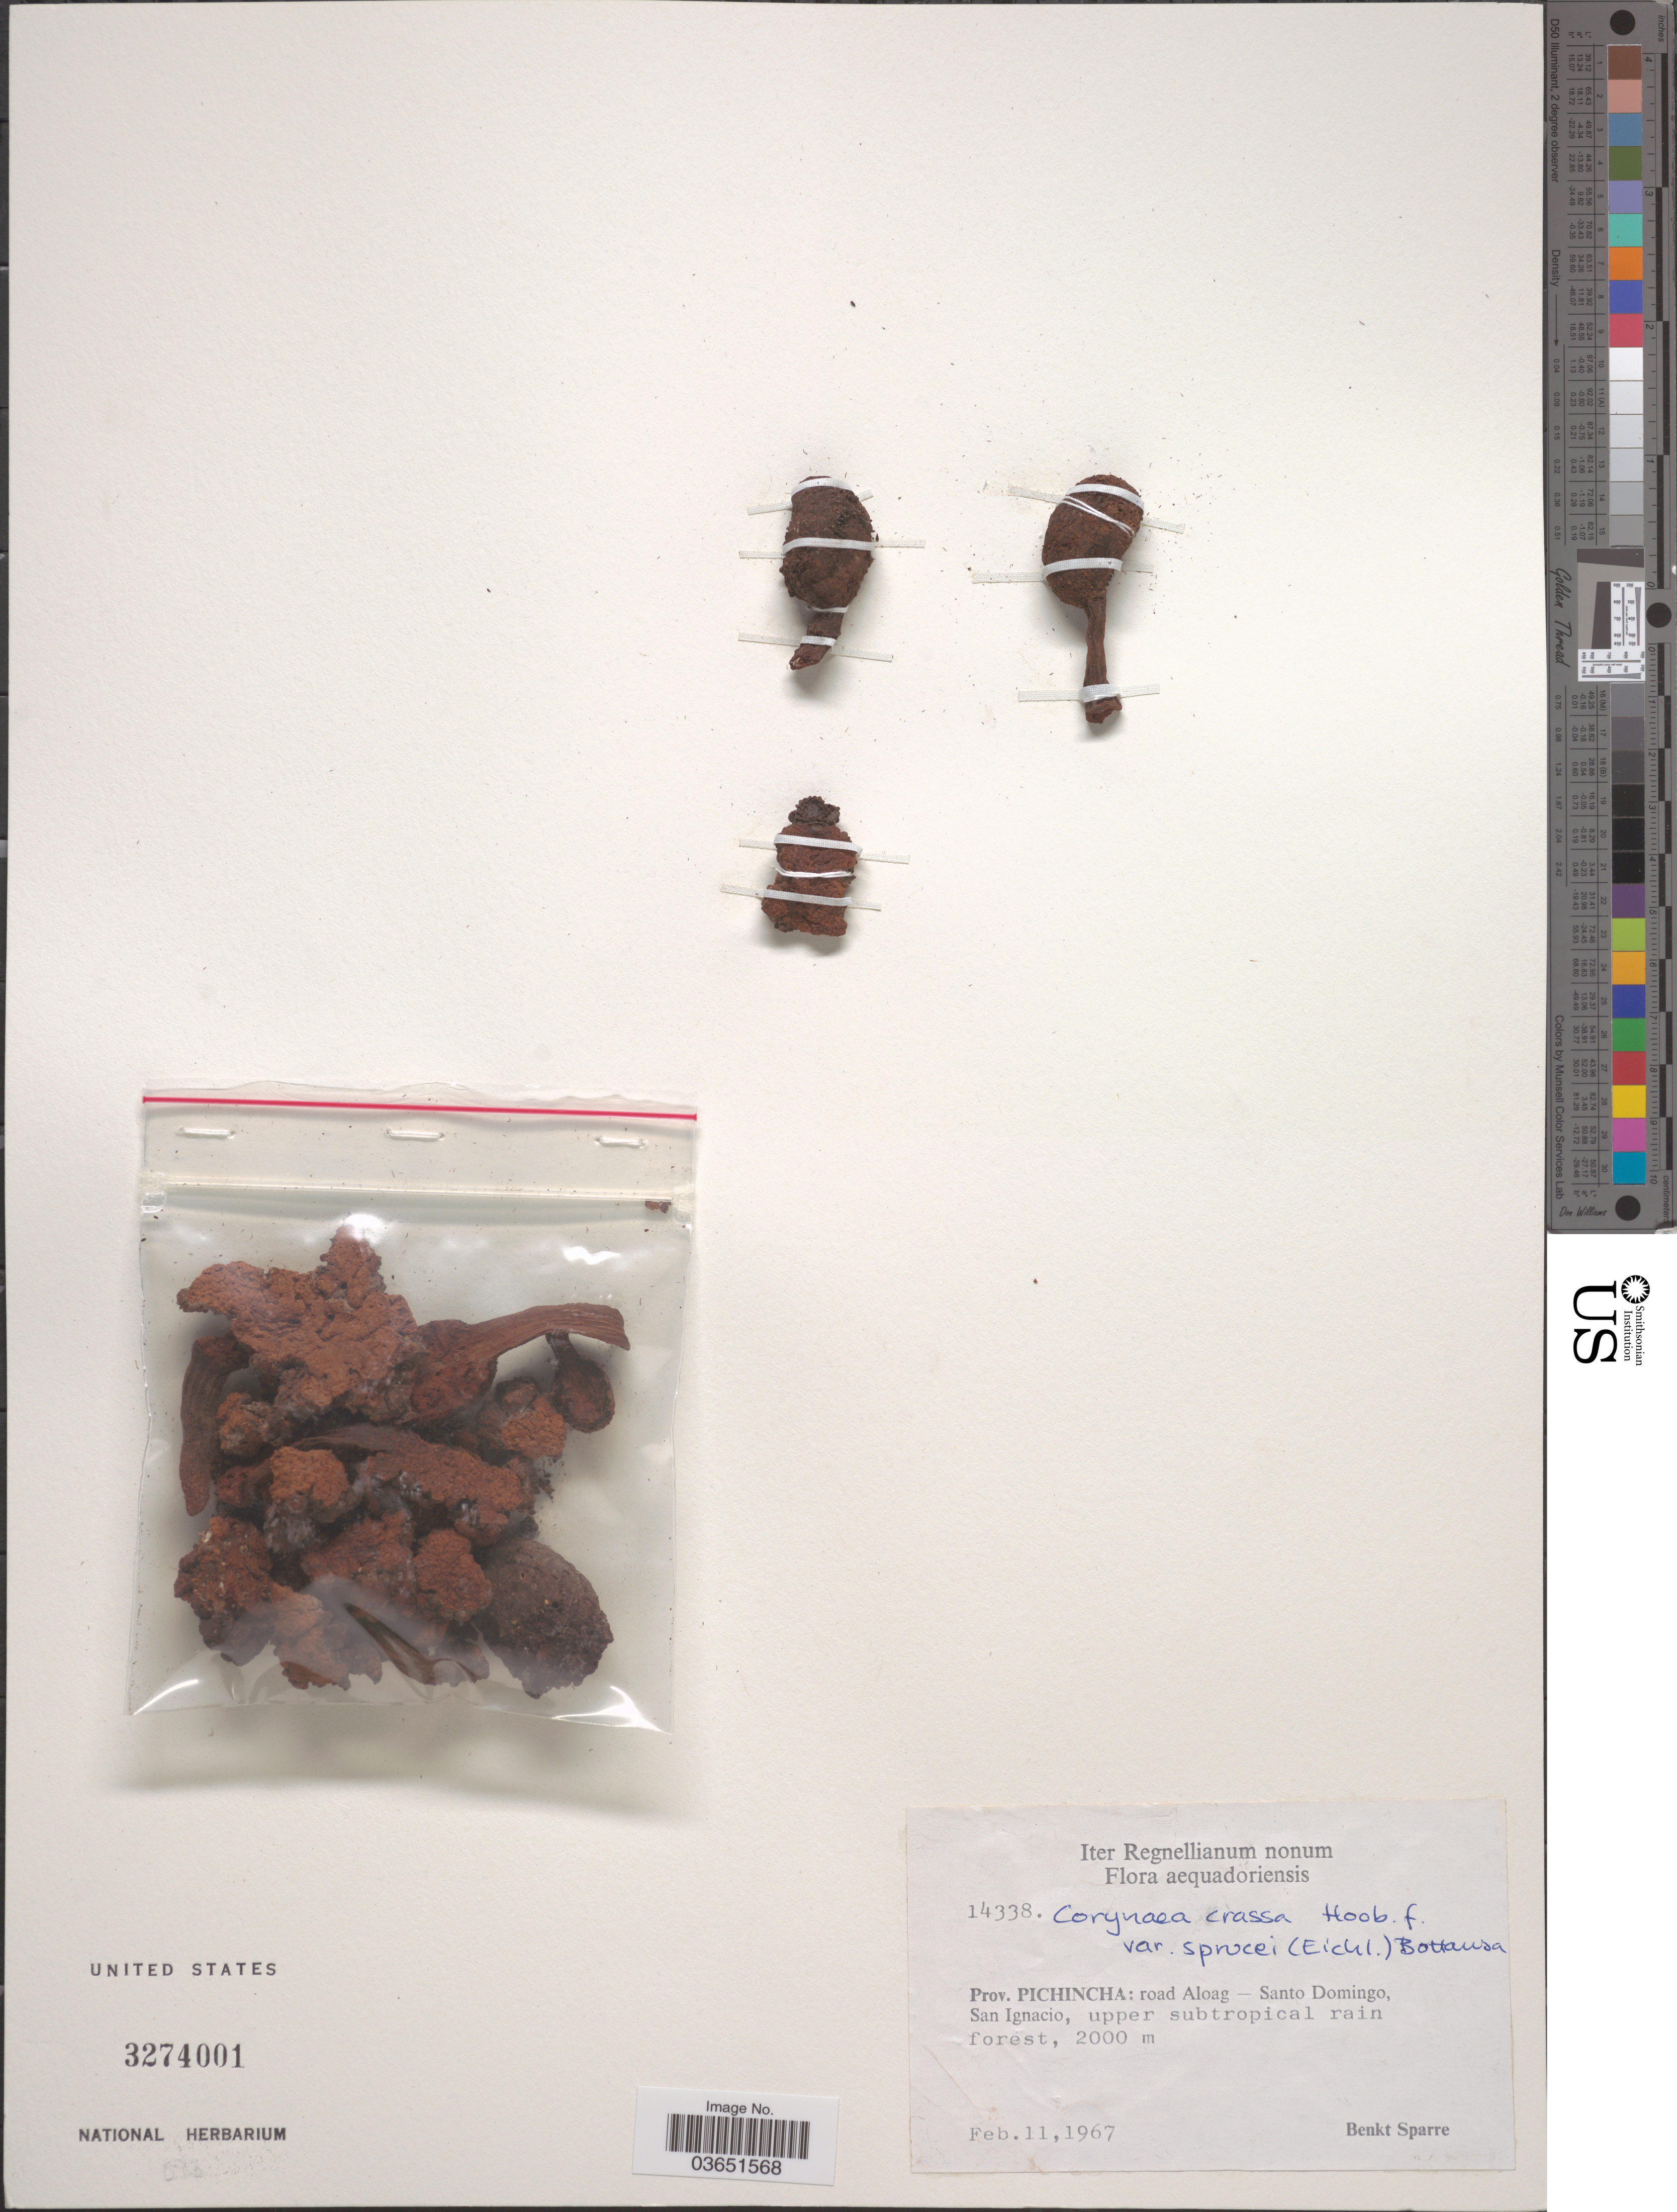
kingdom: Plantae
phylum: Tracheophyta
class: Magnoliopsida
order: Santalales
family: Balanophoraceae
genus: Corynaea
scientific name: Corynaea crassa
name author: Hook. f.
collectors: B. Sparre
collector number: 14338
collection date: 1967-02-11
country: Ecuador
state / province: Pichincha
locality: Aequadoriensis. Road Aloag - Santo Domingo, San Ignacio, upper subtropical rain forest.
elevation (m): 2000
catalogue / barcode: US 3274001